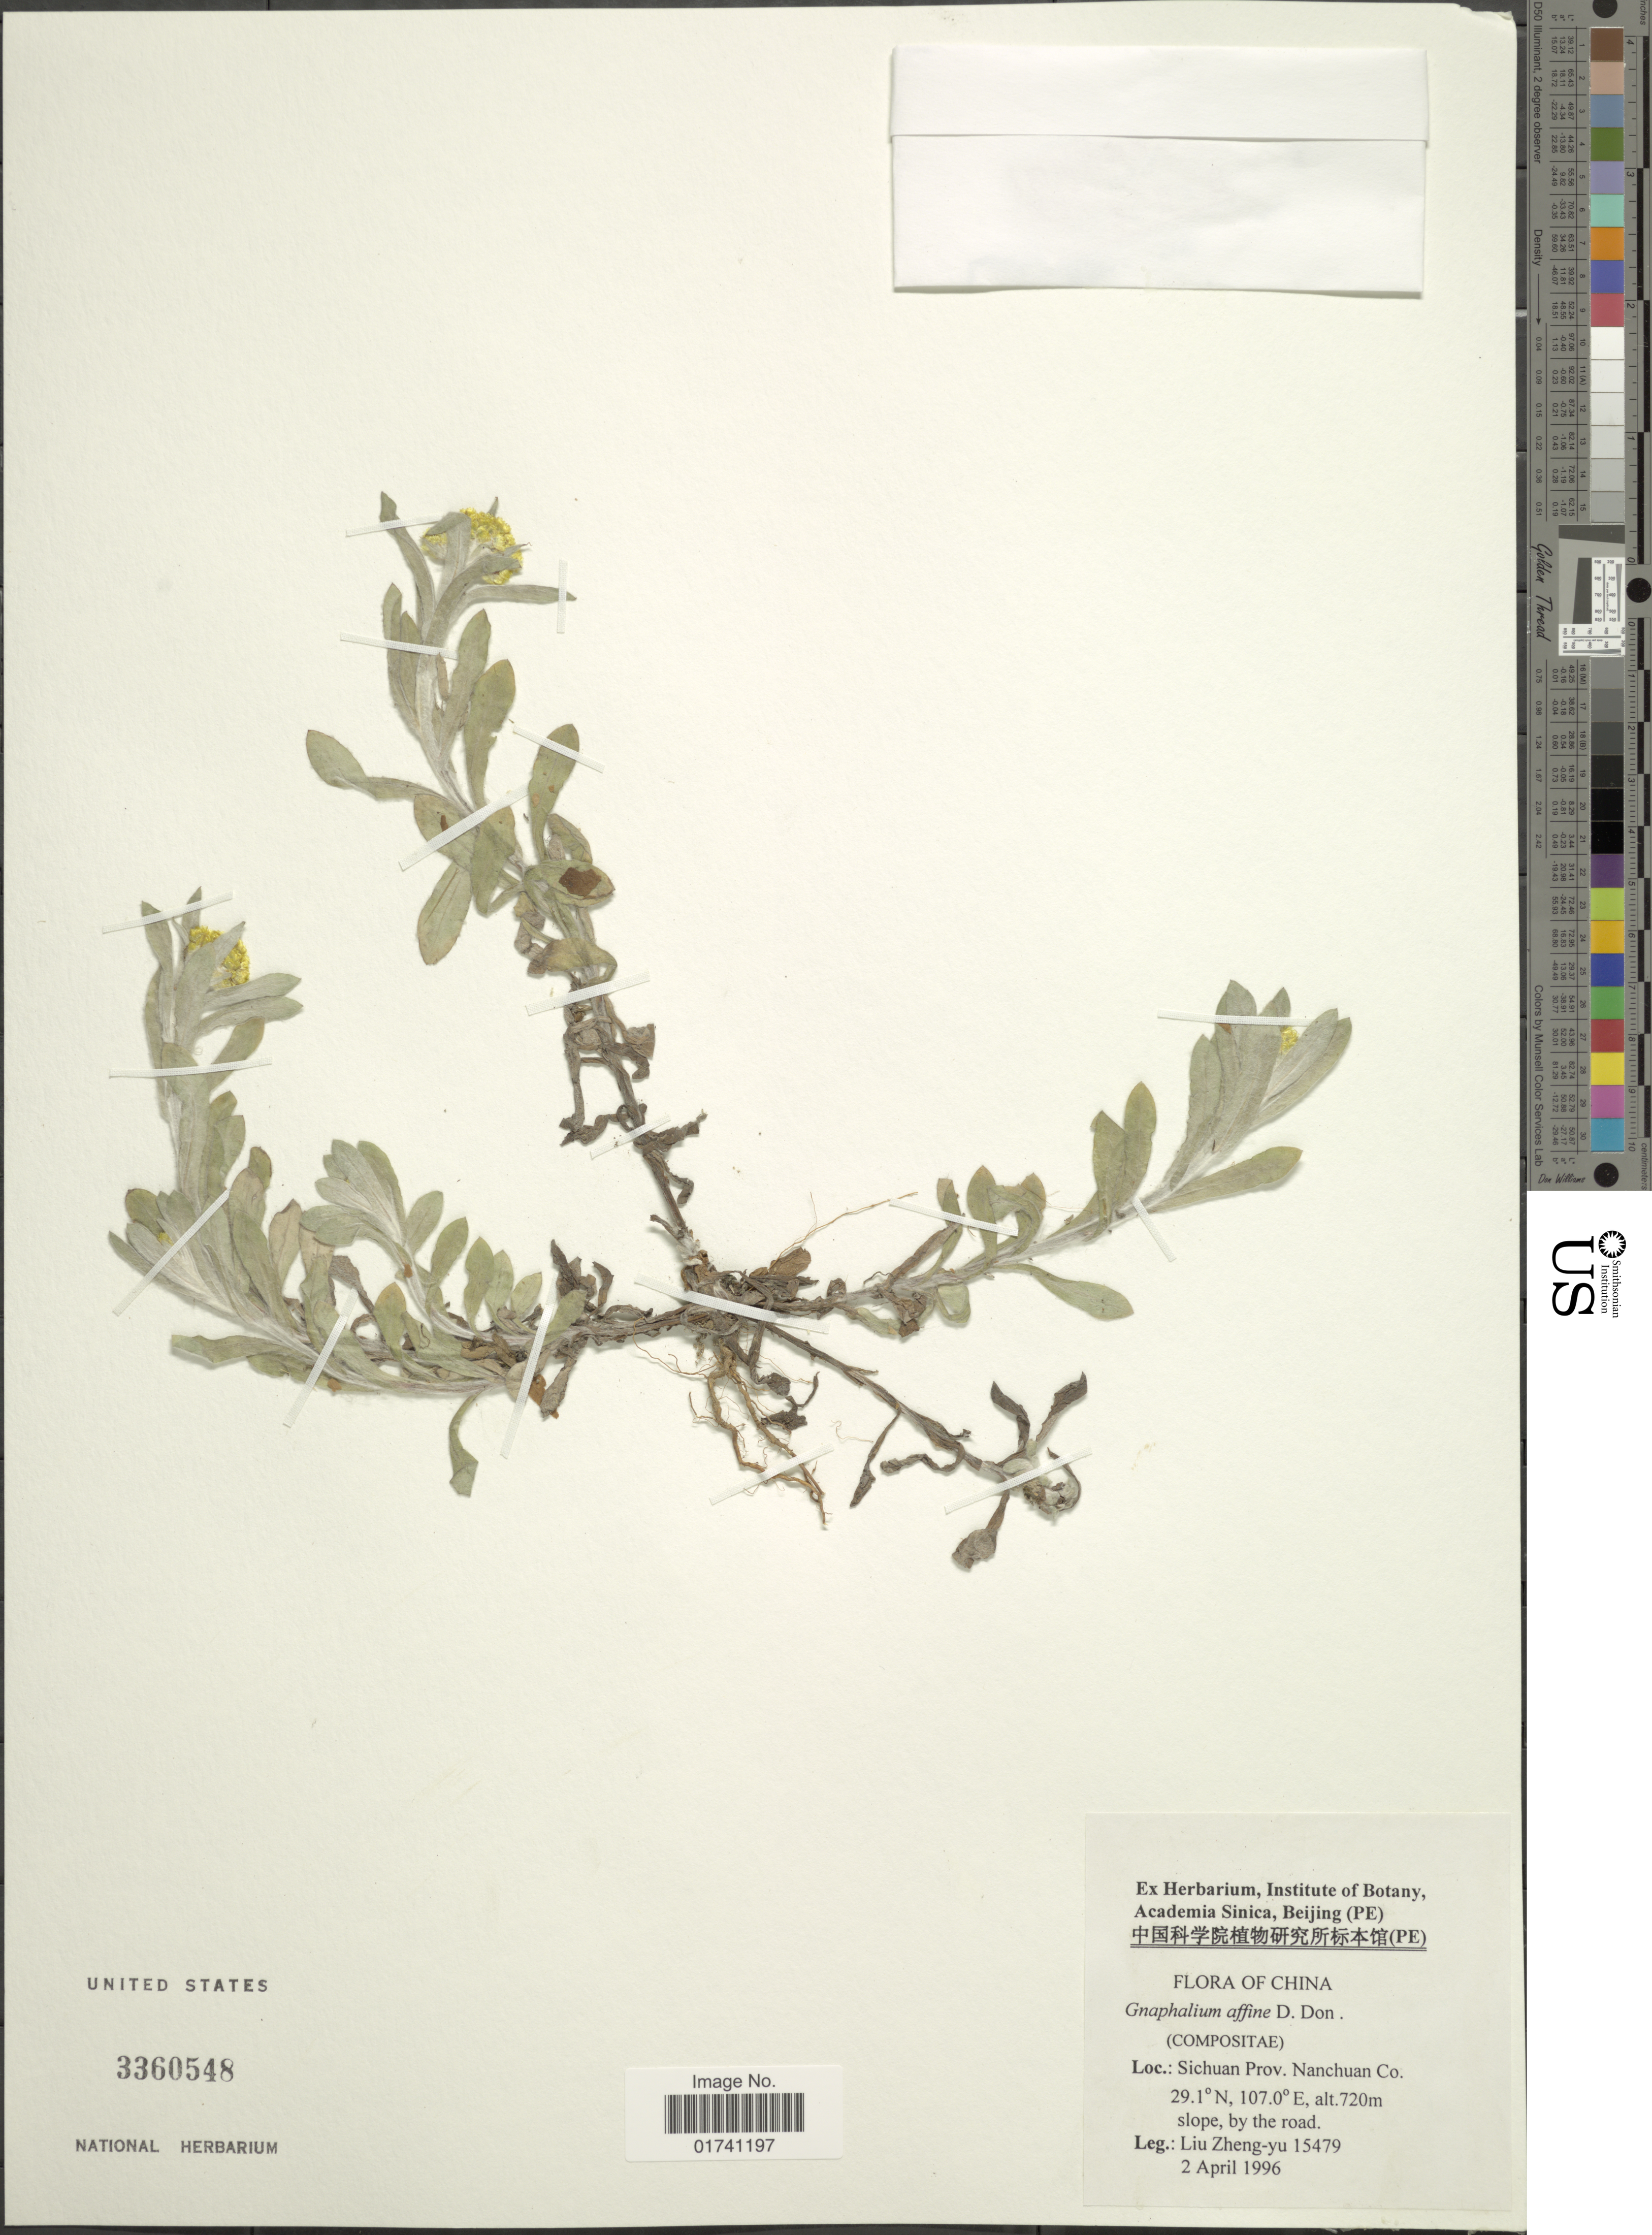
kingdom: Plantae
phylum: Tracheophyta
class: Magnoliopsida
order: Asterales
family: Asteraceae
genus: Laphangium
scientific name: Laphangium affine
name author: (D. Don) Tzvelev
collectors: L. Zheng-yu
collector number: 15479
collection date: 1996-04-02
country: China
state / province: Sichuan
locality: Nanchuan Co.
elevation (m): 720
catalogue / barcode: US 3360548